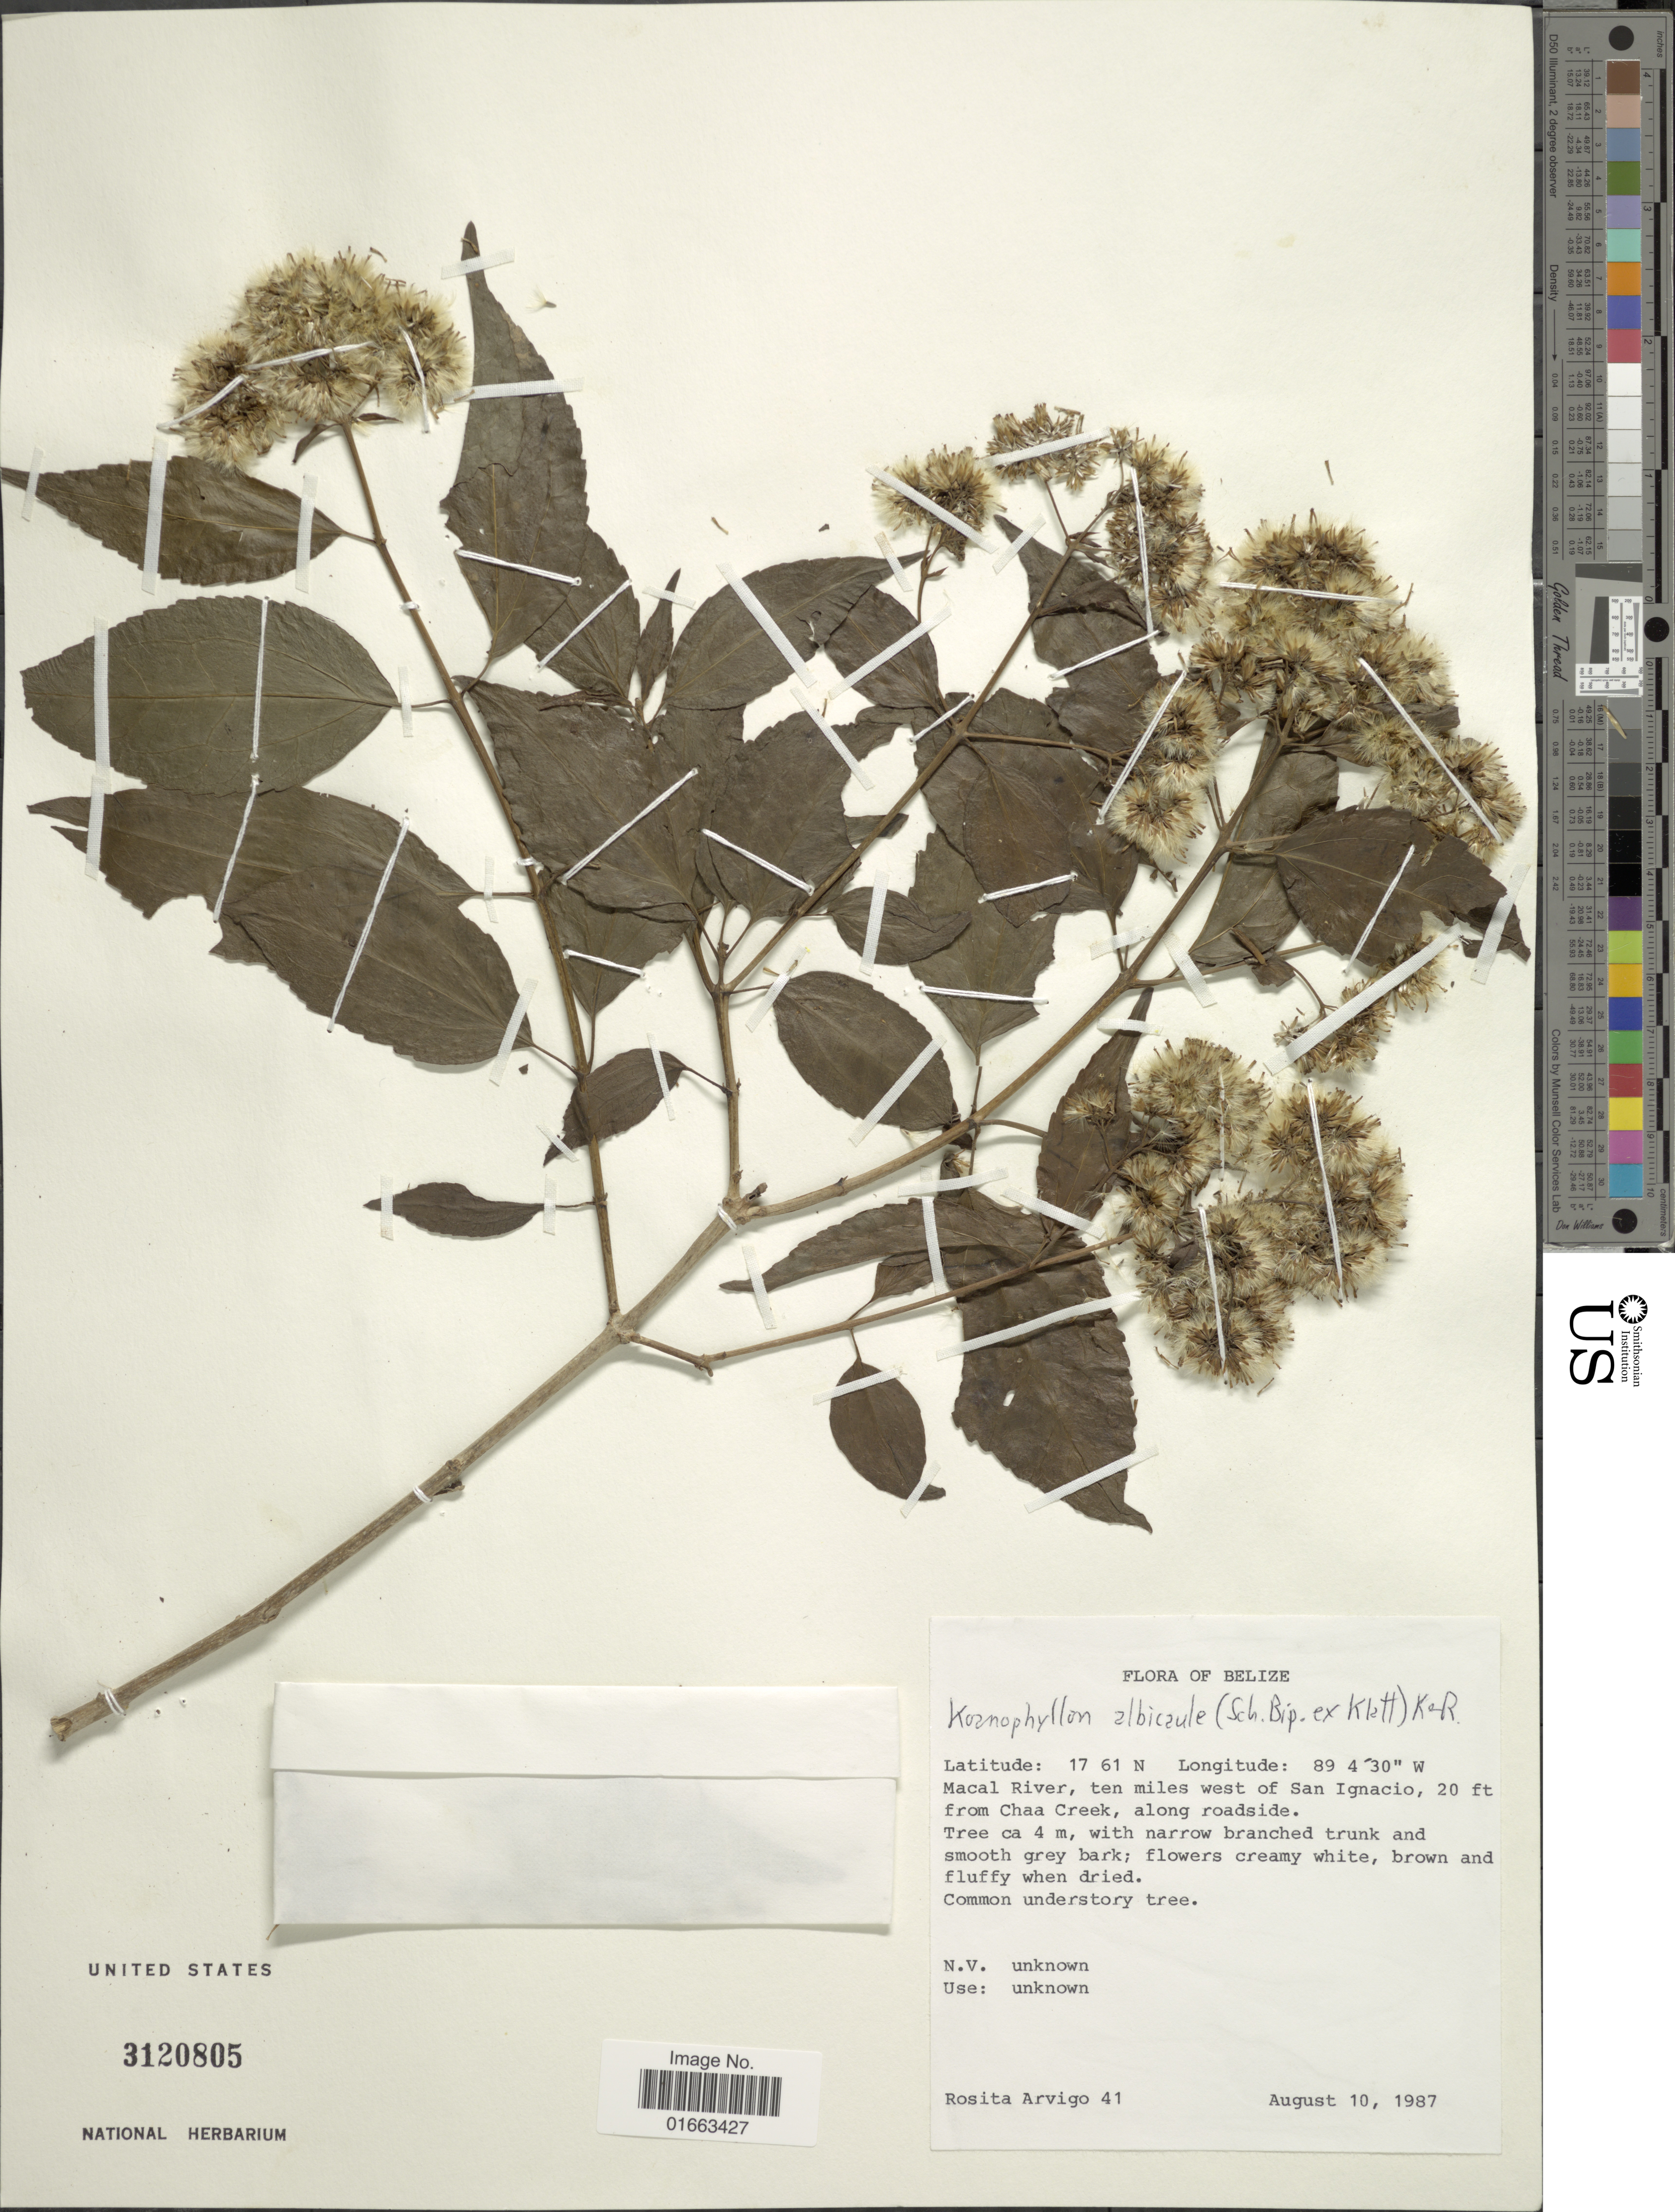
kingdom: Plantae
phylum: Tracheophyta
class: Magnoliopsida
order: Asterales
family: Asteraceae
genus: Koanophyllon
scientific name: Koanophyllon albicaule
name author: (Sch. Bip. ex Klatt) R.M. King & H. Rob.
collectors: R. Arvigo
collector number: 41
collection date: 1987-08-10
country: Belize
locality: Macal River, ten miles west of San Igancio, 20 ft fom Chaa Creek, along roadside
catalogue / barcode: US 3120805